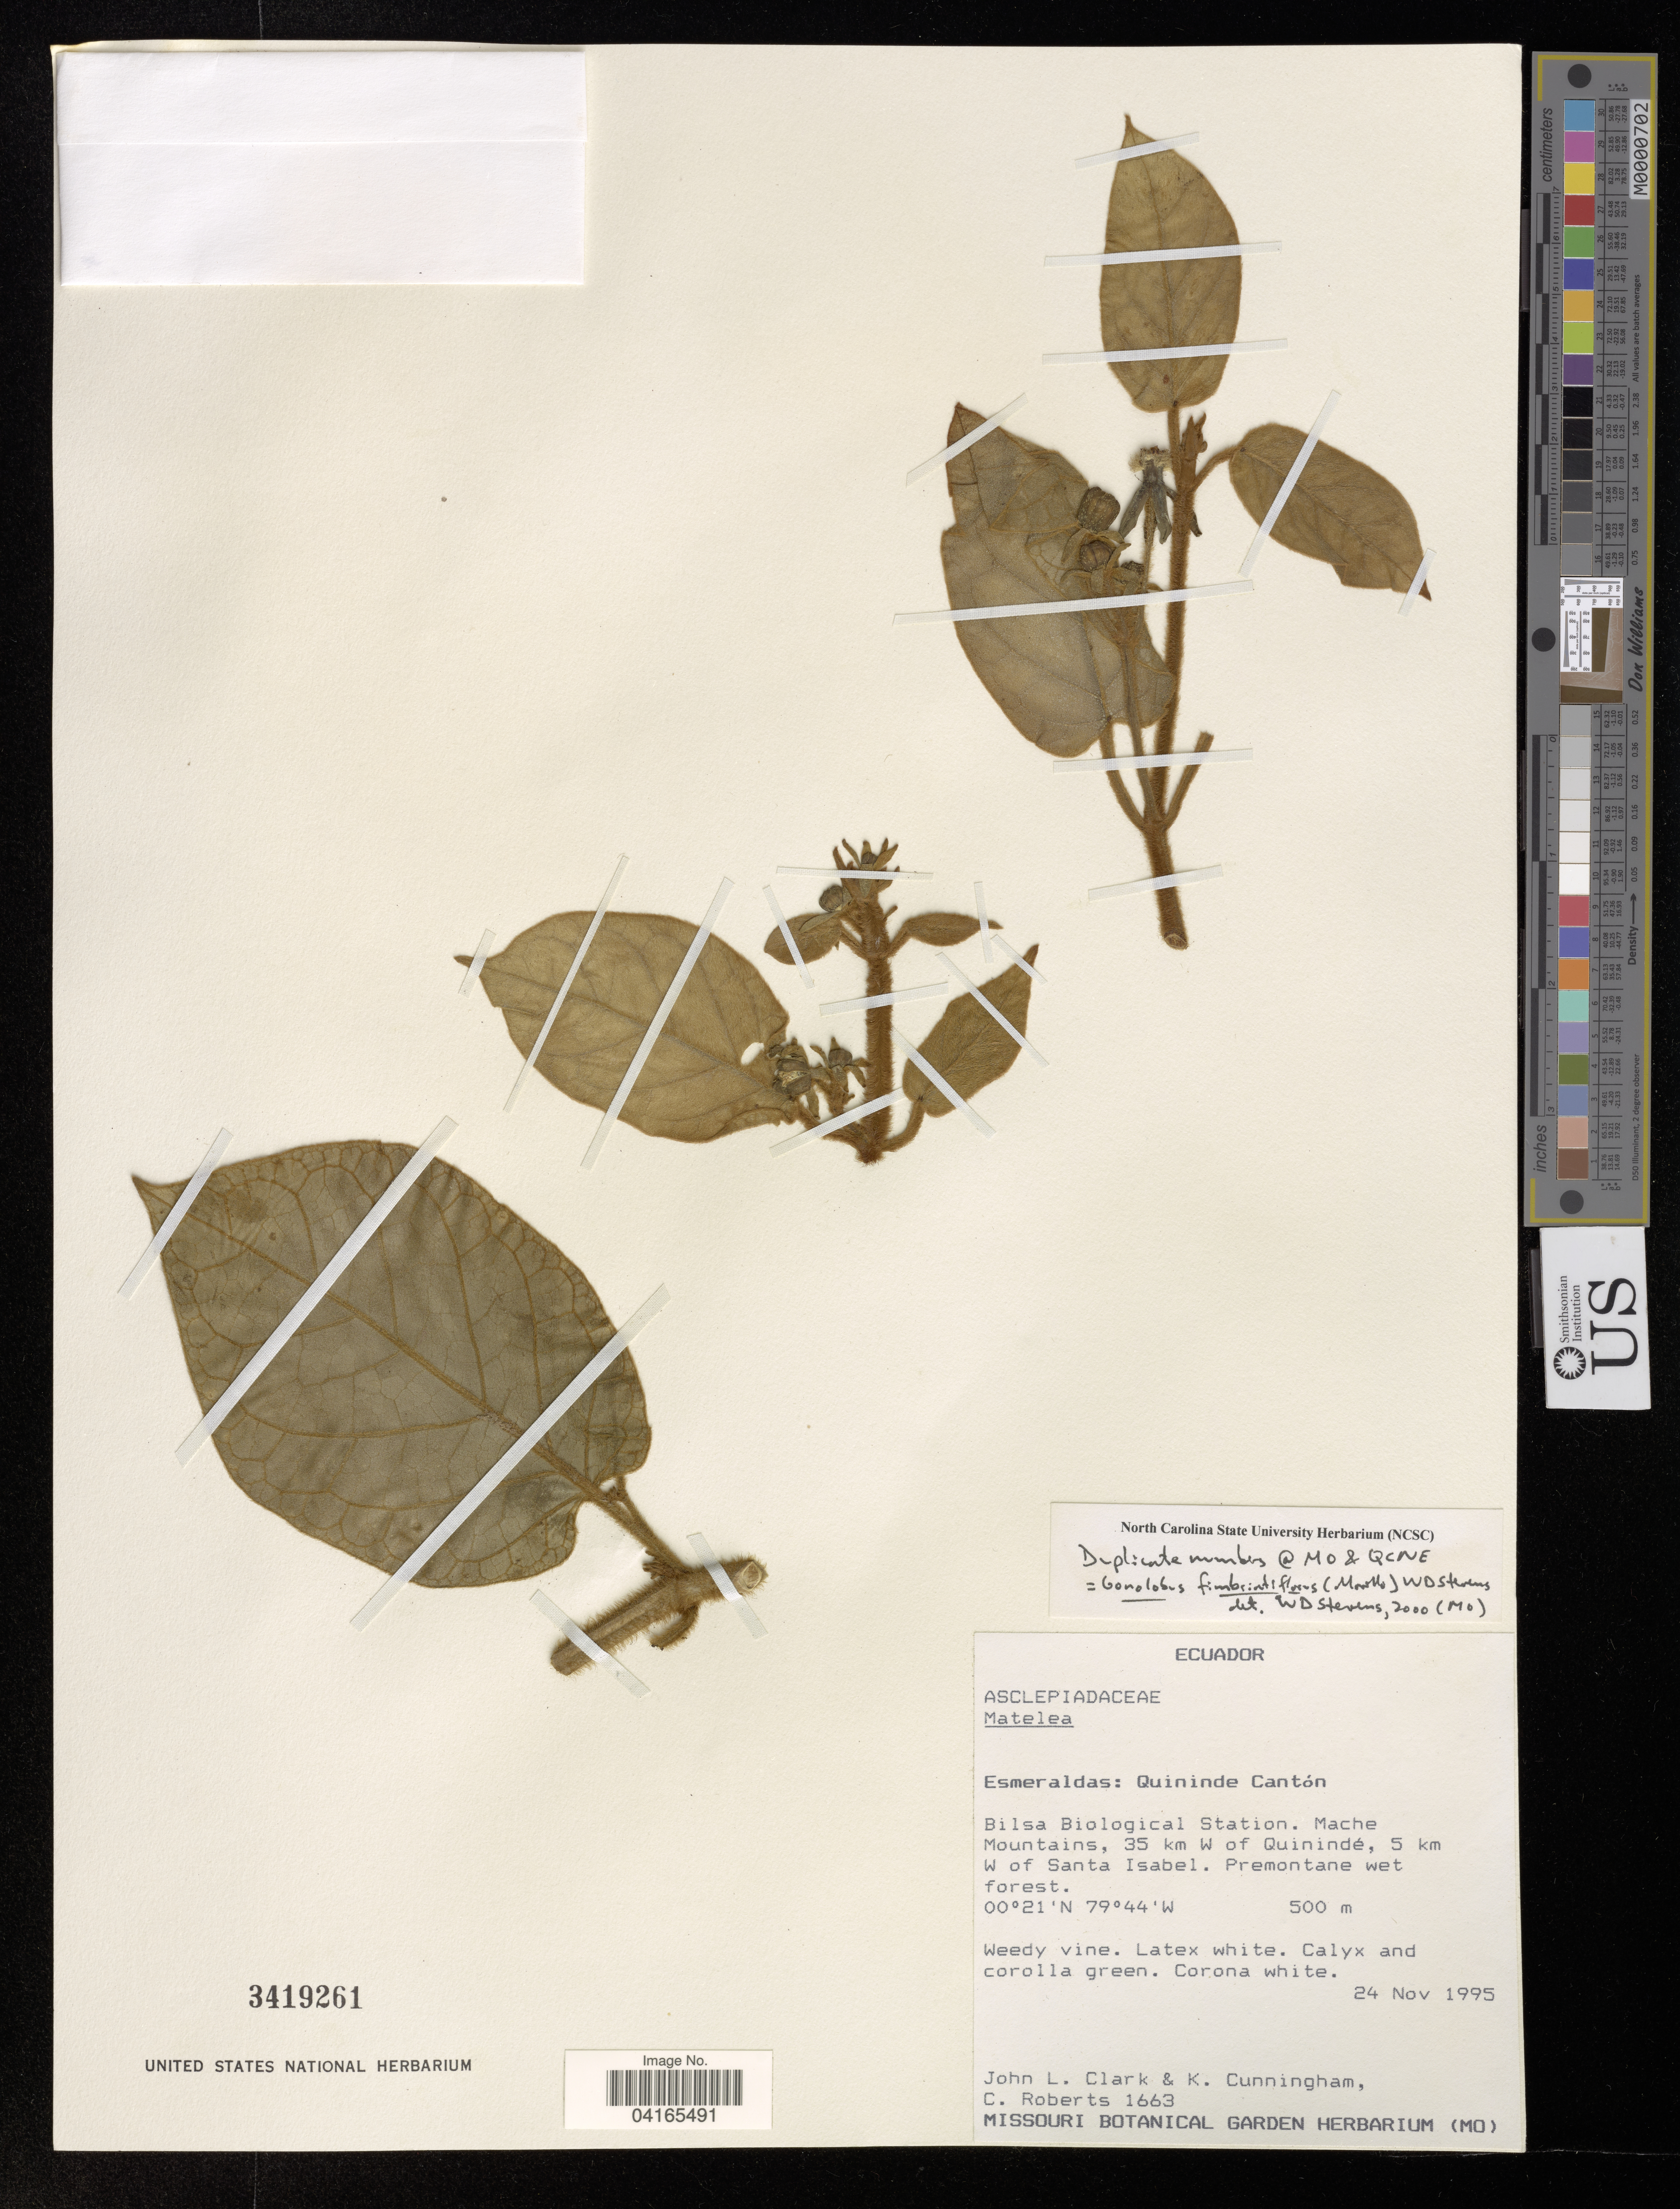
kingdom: Plantae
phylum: Tracheophyta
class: Magnoliopsida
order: Gentianales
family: Apocynaceae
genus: Gonolobus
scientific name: Gonolobus fimbriatiflorus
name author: (Morillo) W.D. Stevens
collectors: J. L. Clark, K. Cunningham & C. Roberts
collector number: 1663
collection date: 1995-11-24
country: Ecuador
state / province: Esmeraldas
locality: Quininde Cantón. Bilsa Biologial Station. Mache Mountains, 35 km W of Quinindé, 5 km W of Santa Isabel.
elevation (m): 500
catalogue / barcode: US 3419261